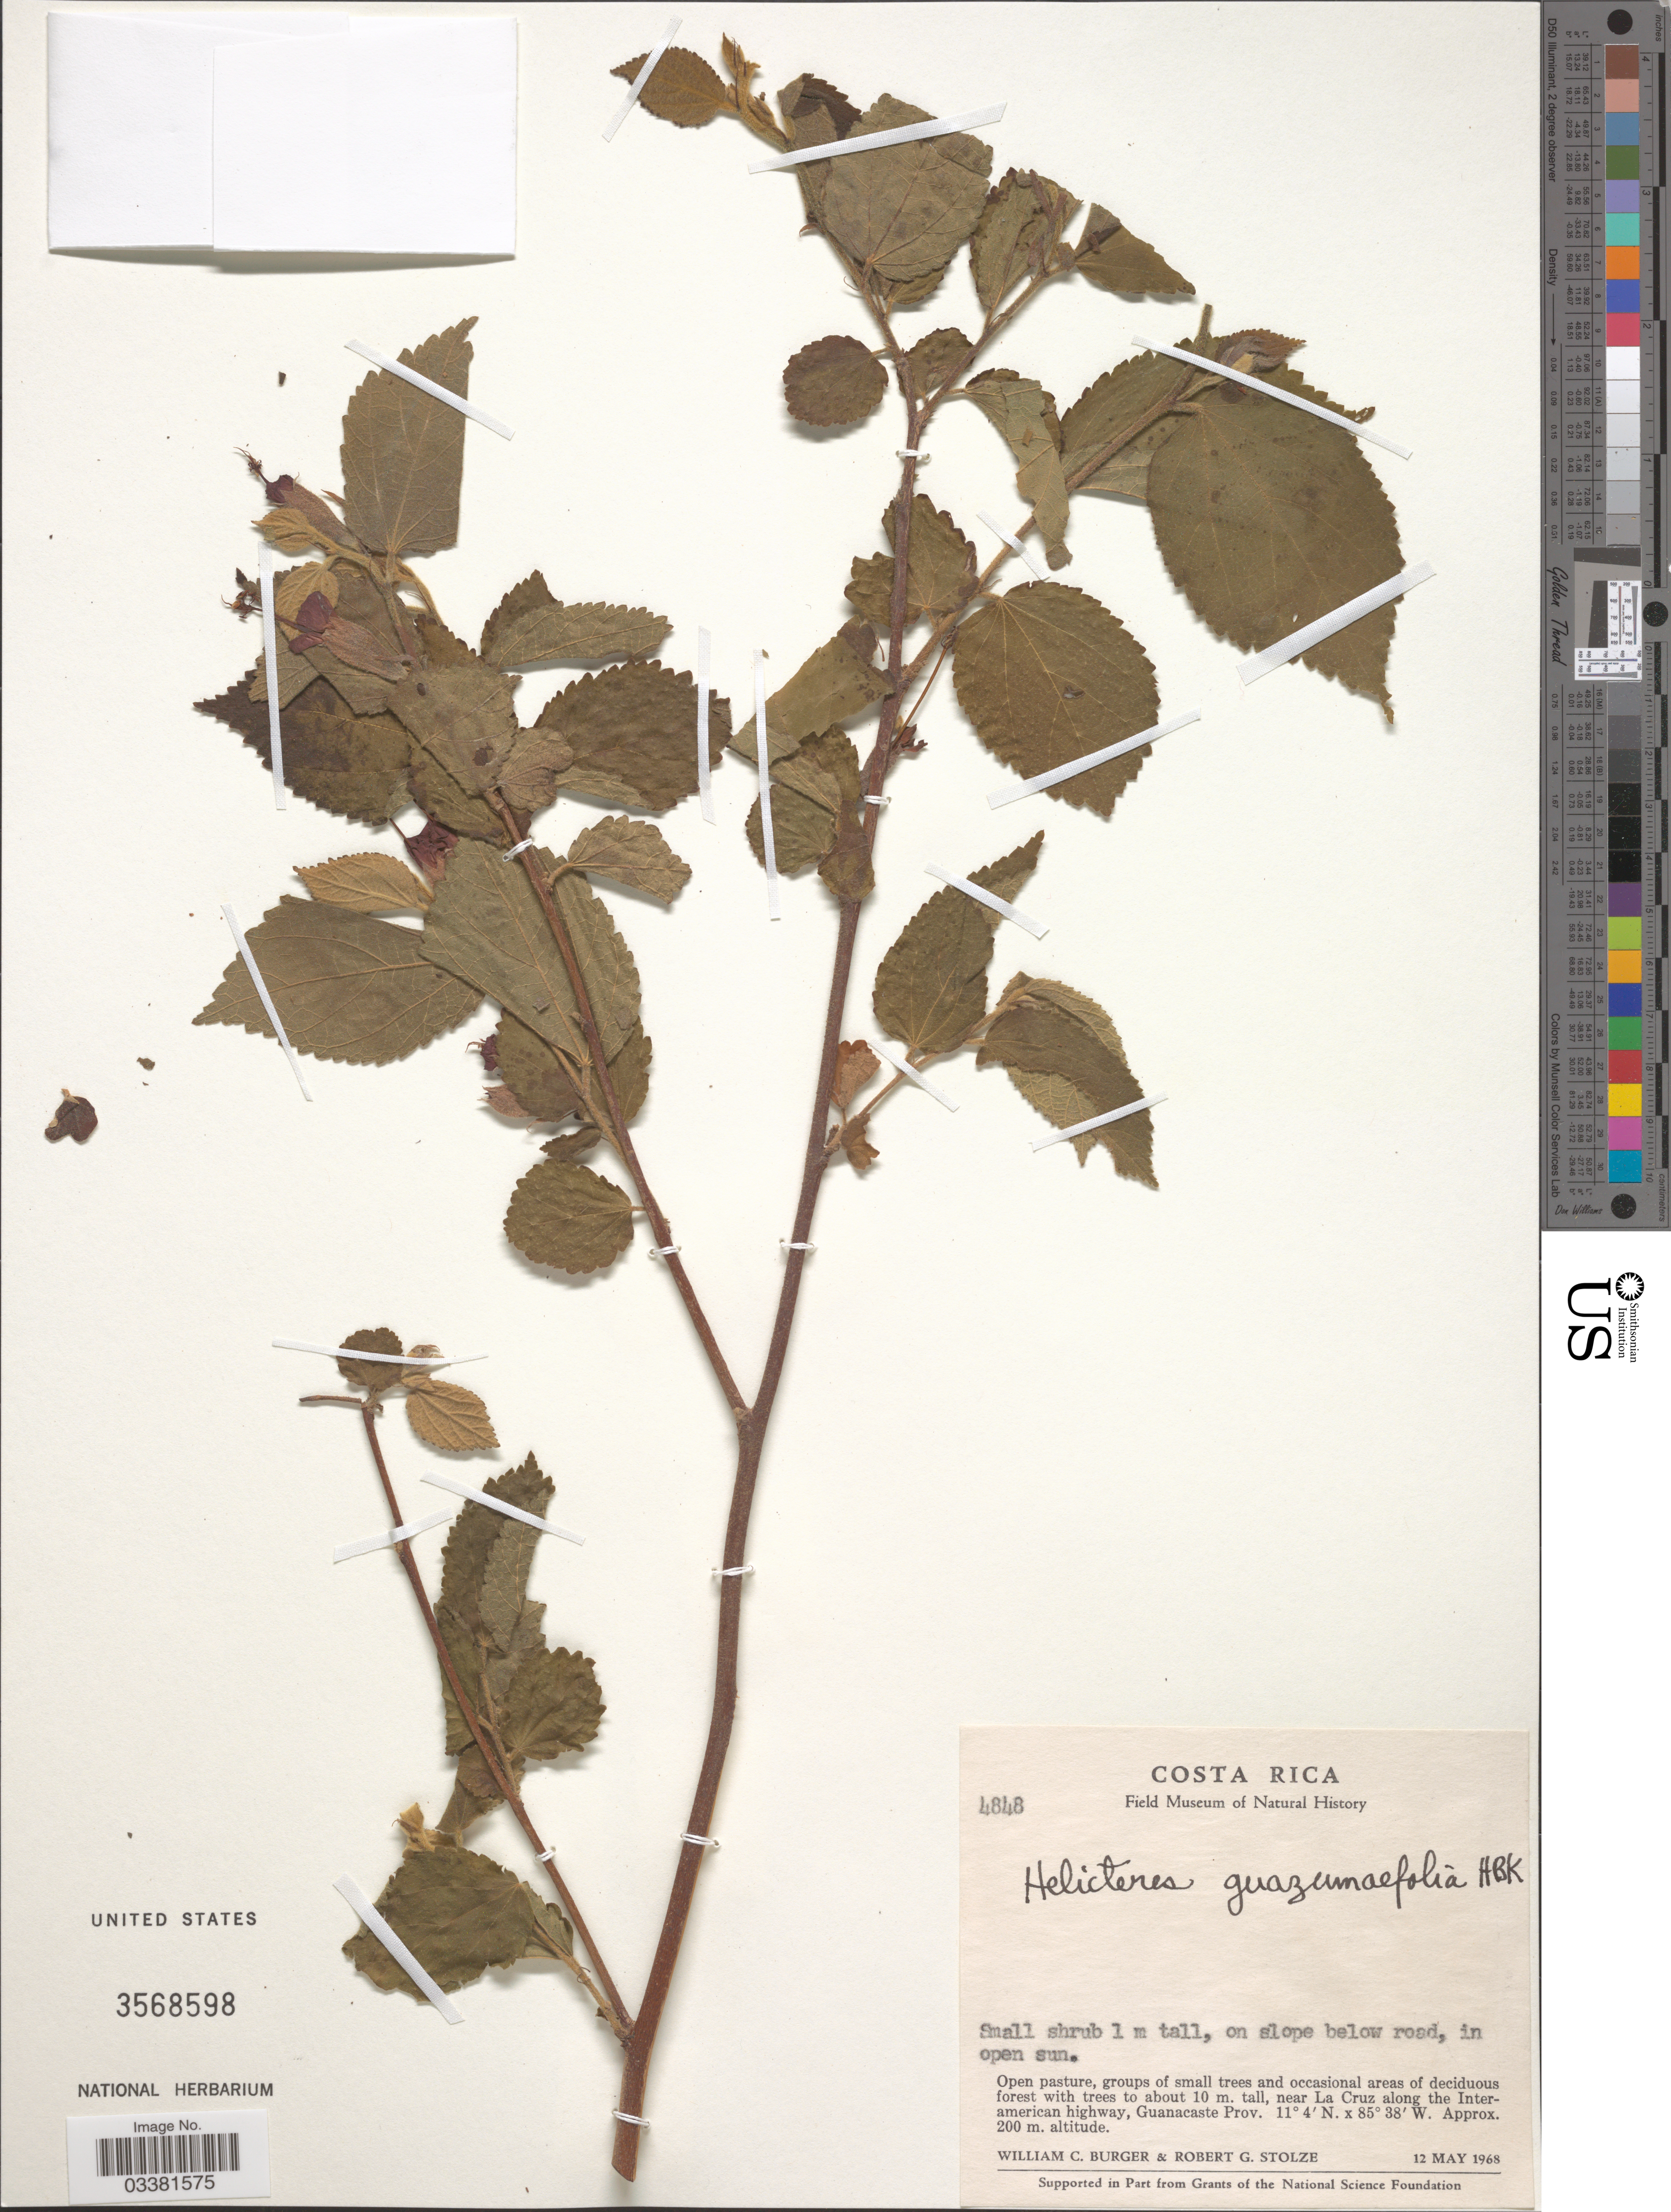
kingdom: Plantae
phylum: Tracheophyta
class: Magnoliopsida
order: Malvales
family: Malvaceae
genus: Helicteres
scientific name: Helicteres guazumifolia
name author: Kunth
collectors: W. Burger & R. G. Stolze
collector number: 4848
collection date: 1968-05-12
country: Costa Rica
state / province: Guanacaste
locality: Near La Cruz along the Inter-american highway.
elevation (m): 200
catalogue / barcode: US 3568598